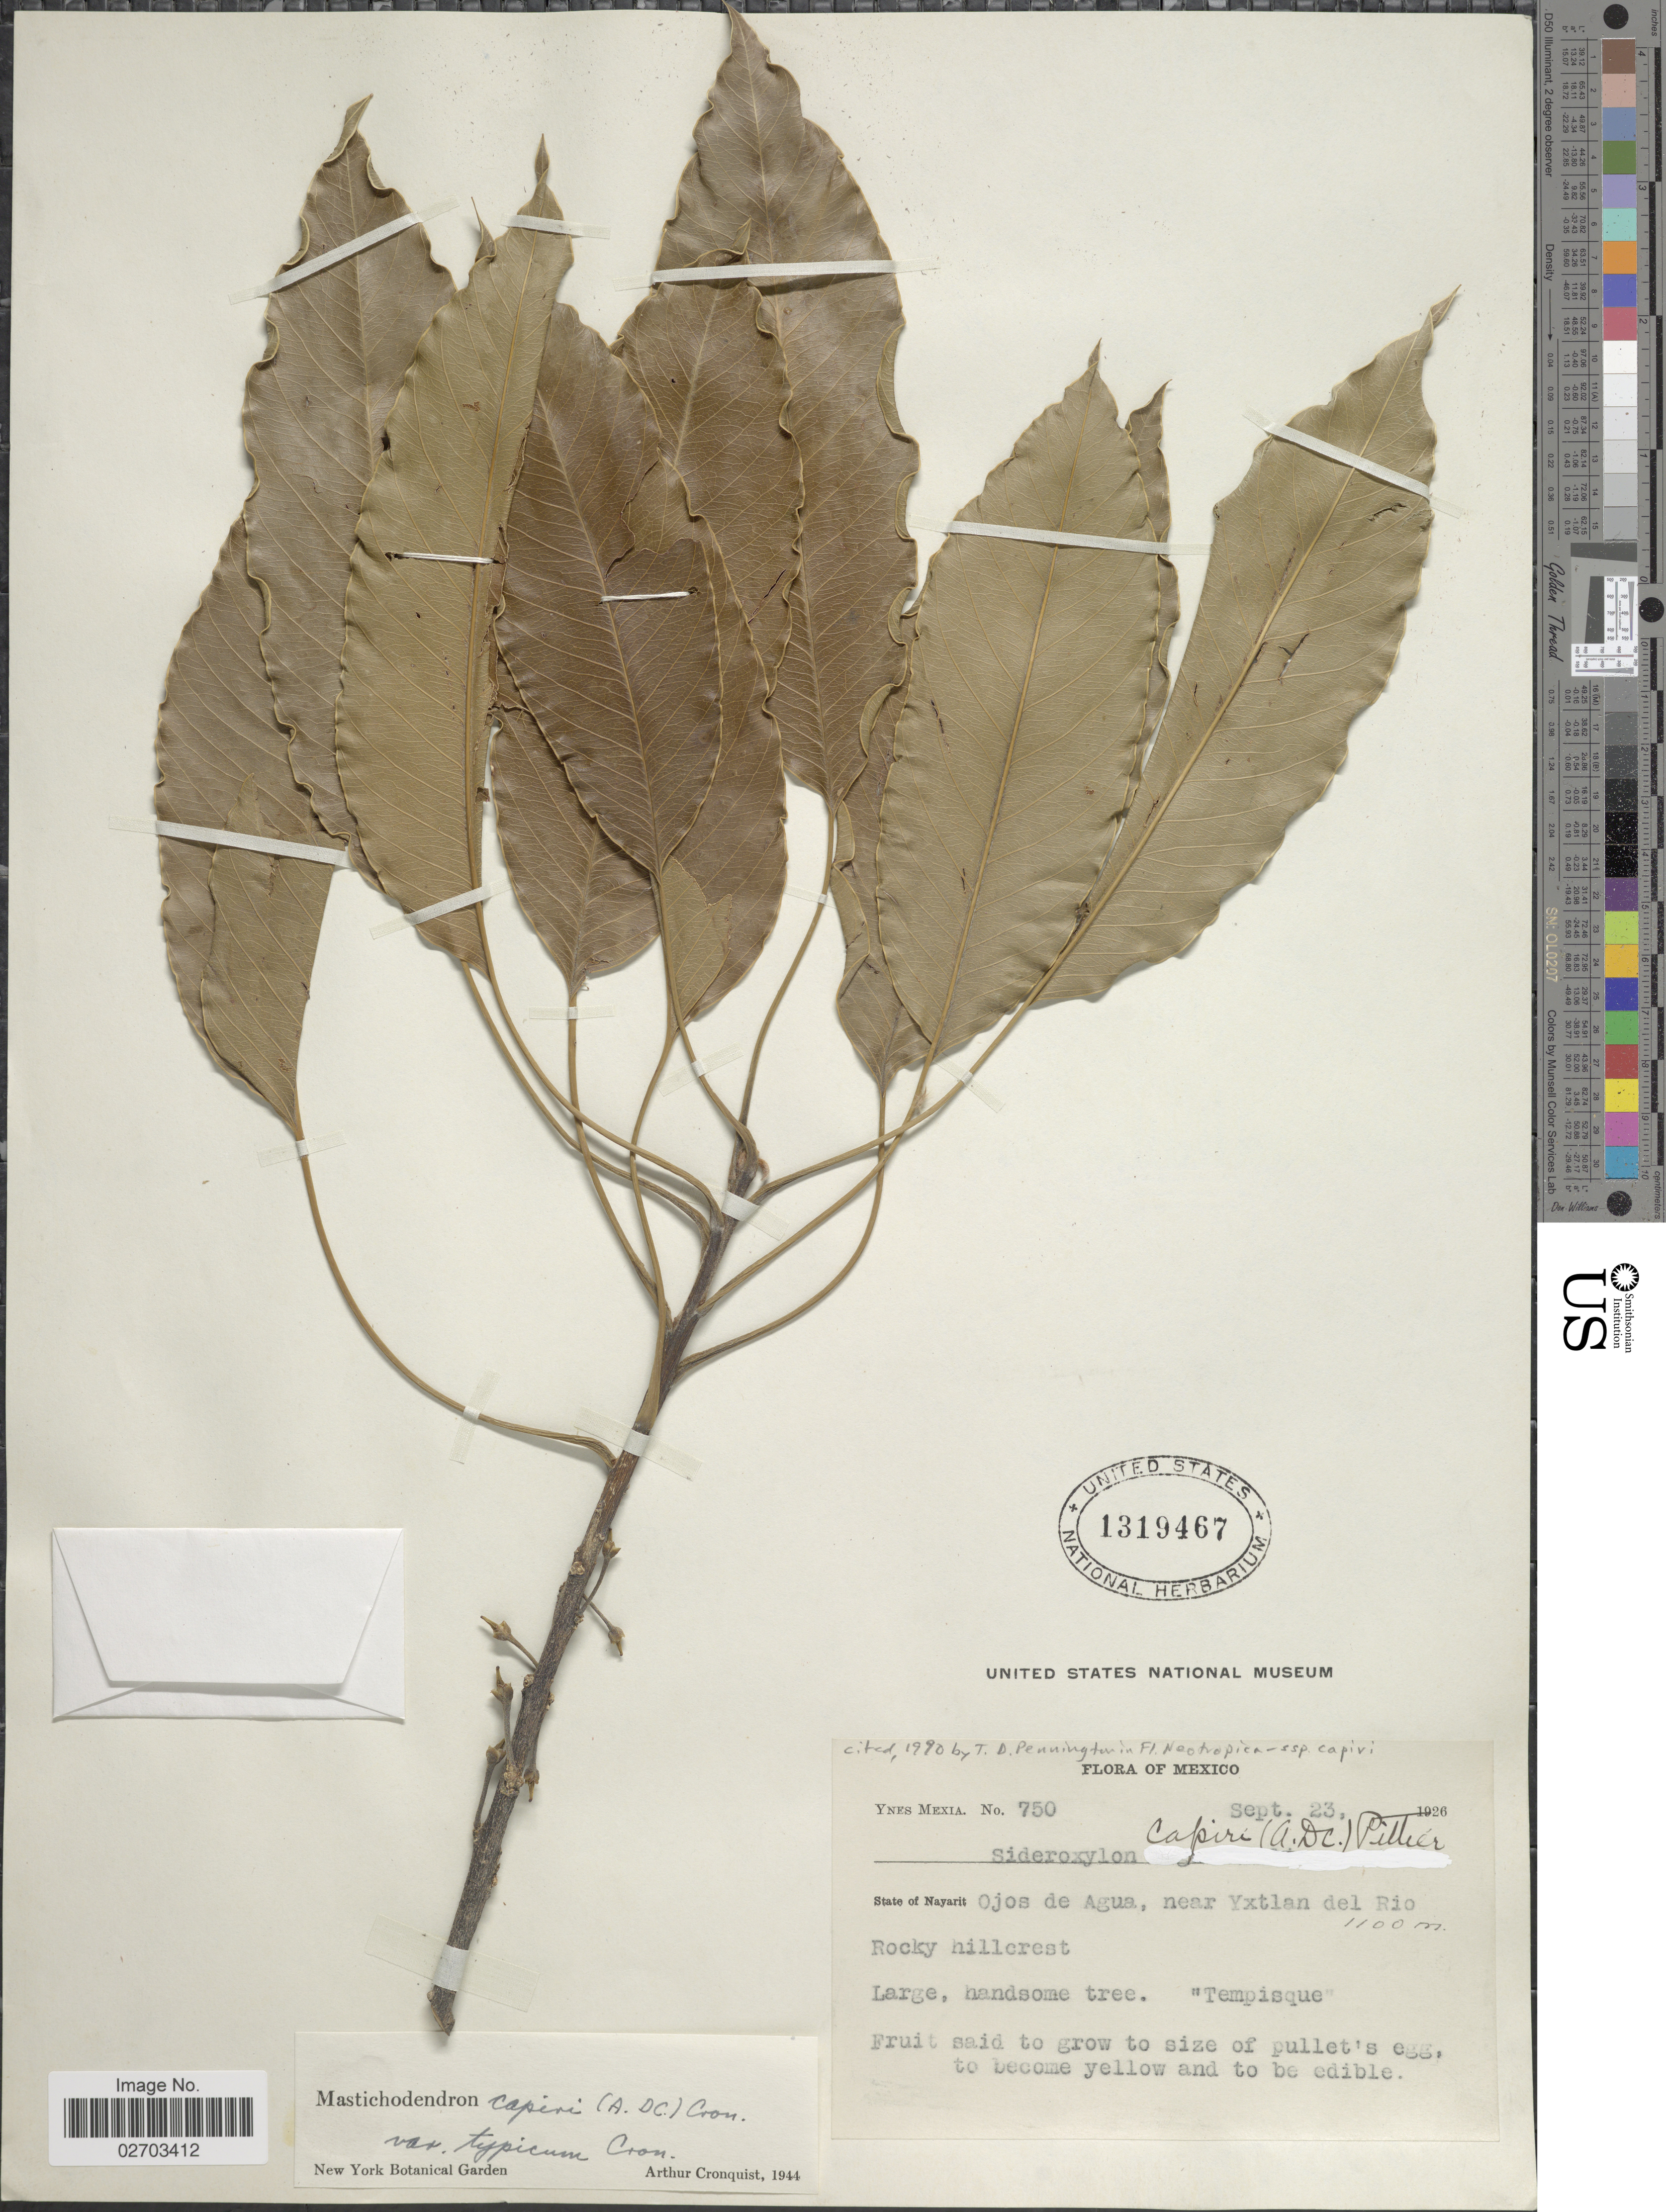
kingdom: Plantae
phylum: Tracheophyta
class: Magnoliopsida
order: Ericales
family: Sapotaceae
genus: Sideroxylon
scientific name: Sideroxylon capiri subsp. capiri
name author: (A. DC.) Pittier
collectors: Y. Mexia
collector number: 750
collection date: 1926-09-23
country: Mexico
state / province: Nayarit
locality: Ojos de Agua, near Yxtlan del Rio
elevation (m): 1100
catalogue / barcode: US 1319467